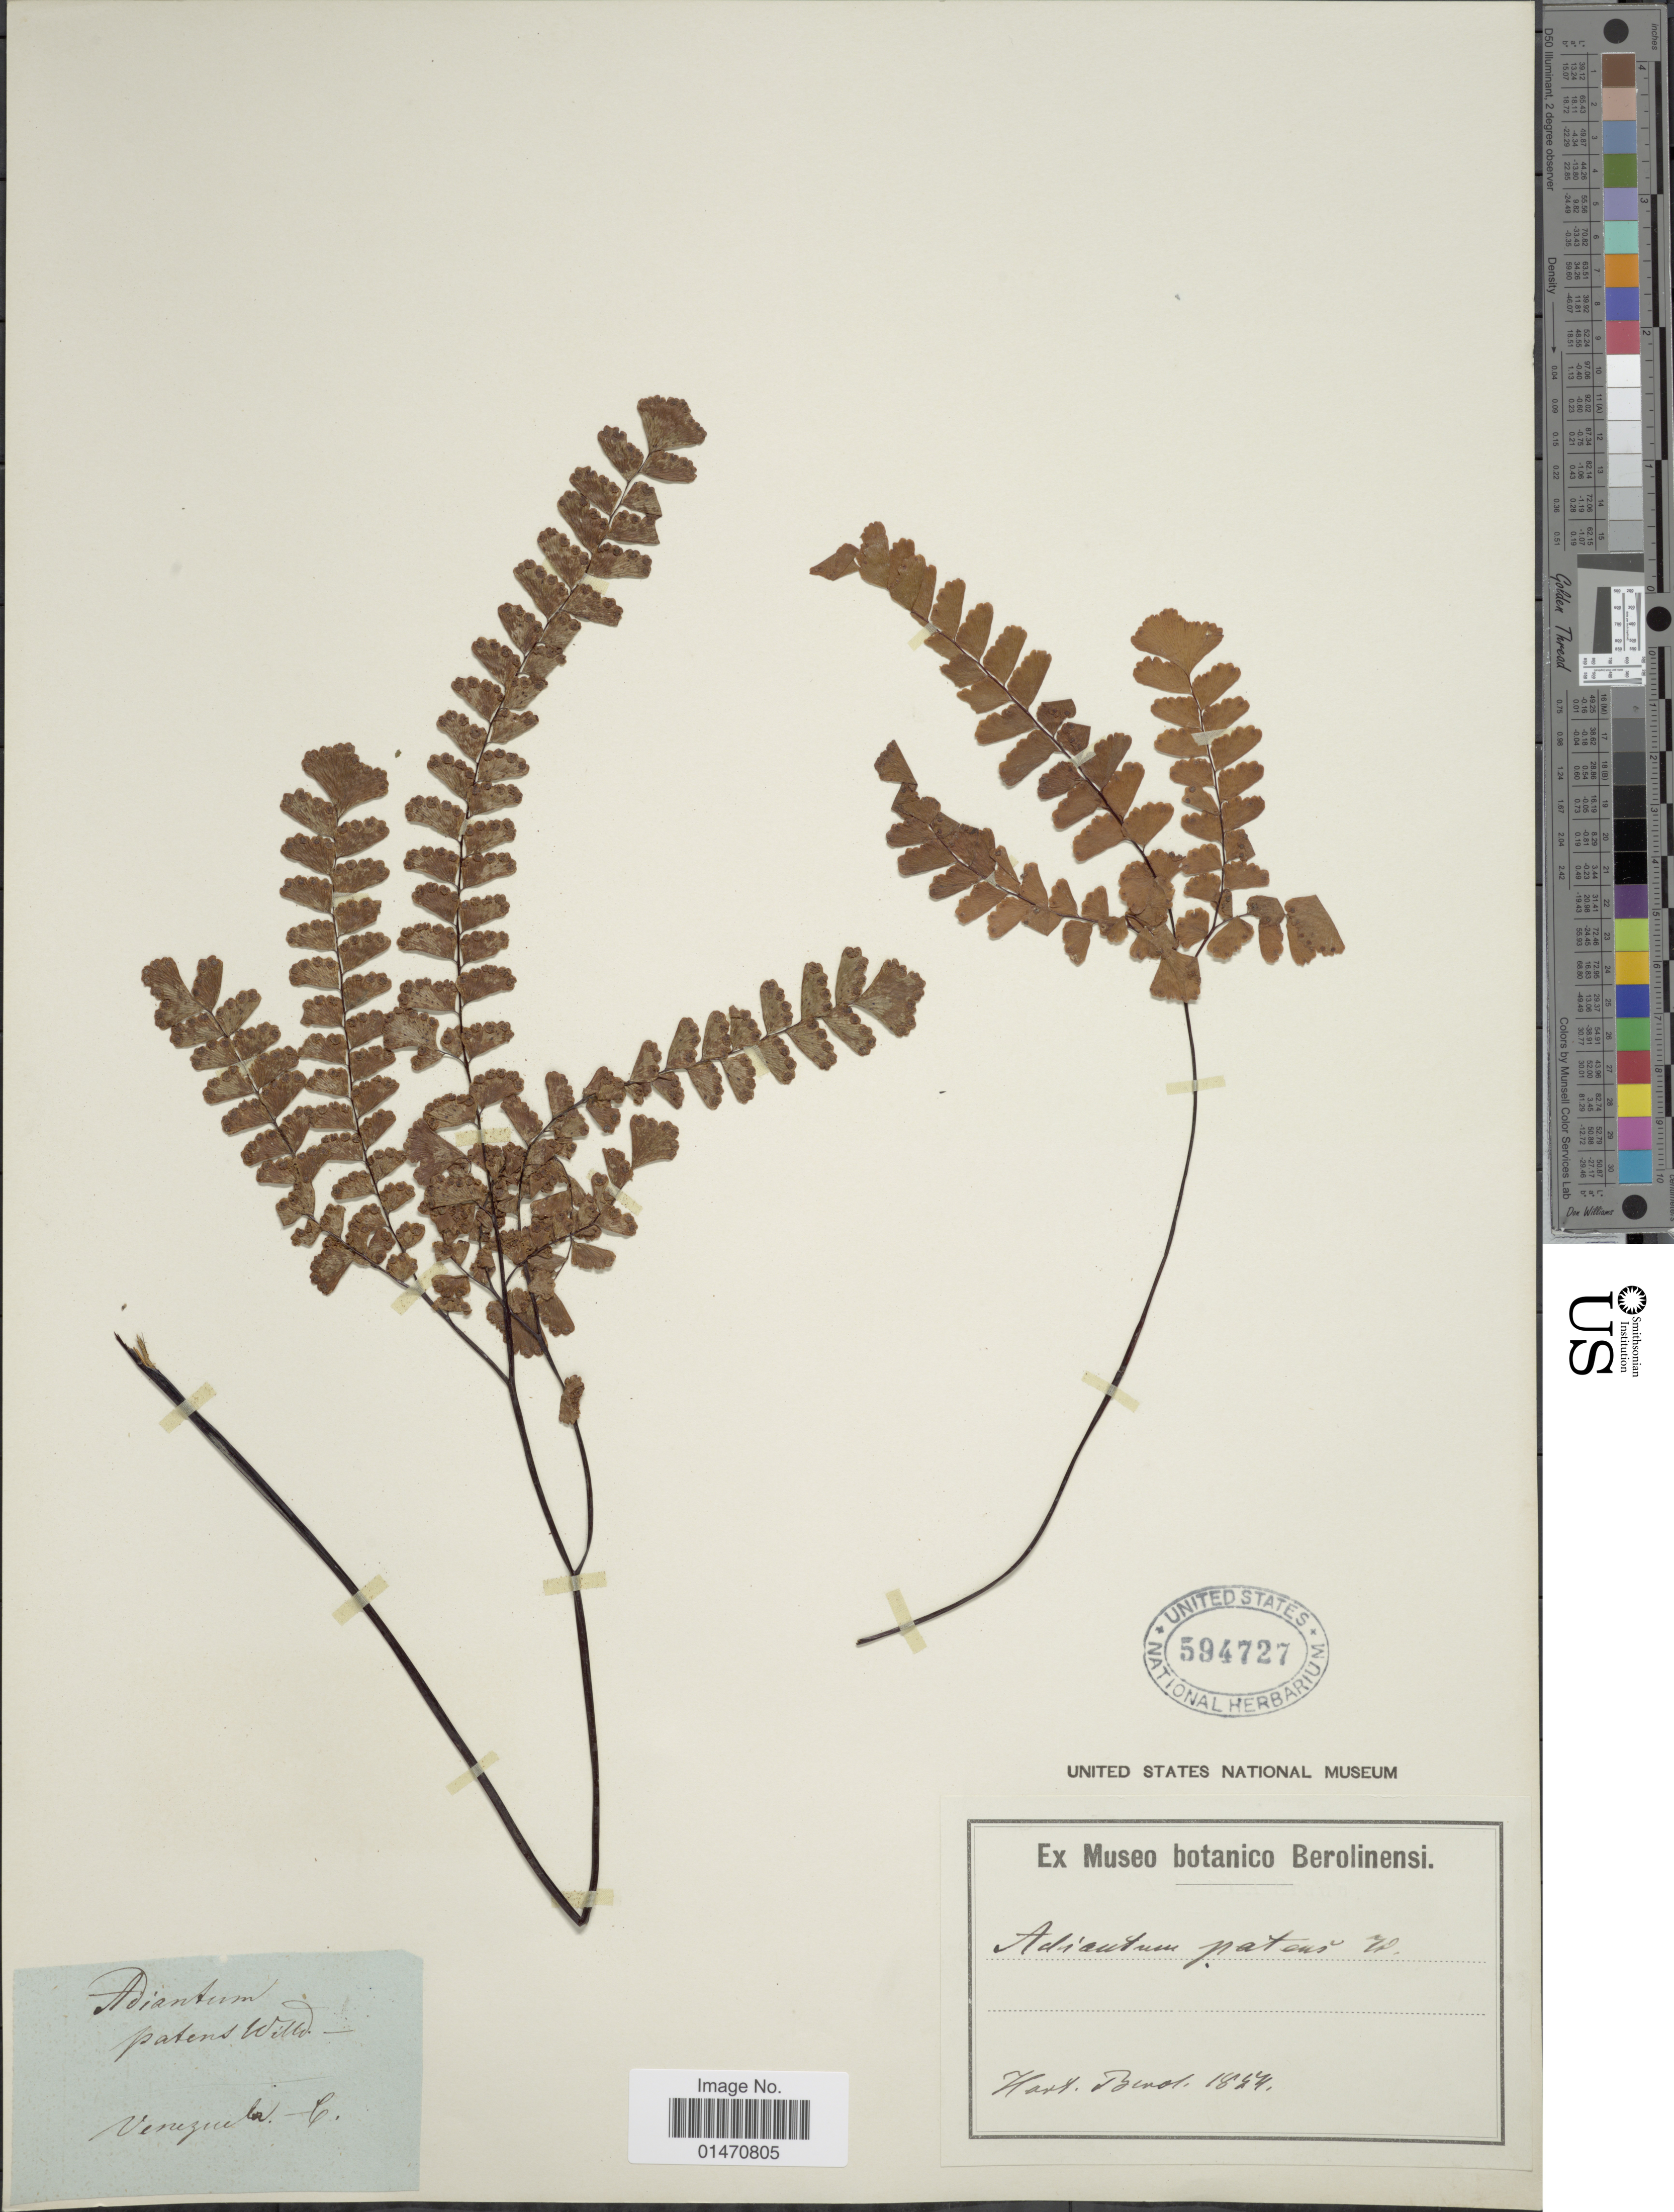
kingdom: Plantae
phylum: Tracheophyta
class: Polypodiopsida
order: Polypodiales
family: Pteridaceae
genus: Adiantum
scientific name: Adiantum patens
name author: Willd.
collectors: ex Museo Botanico Berolinensi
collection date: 1854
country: Venezuela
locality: Hort. Berol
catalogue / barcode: US 594727